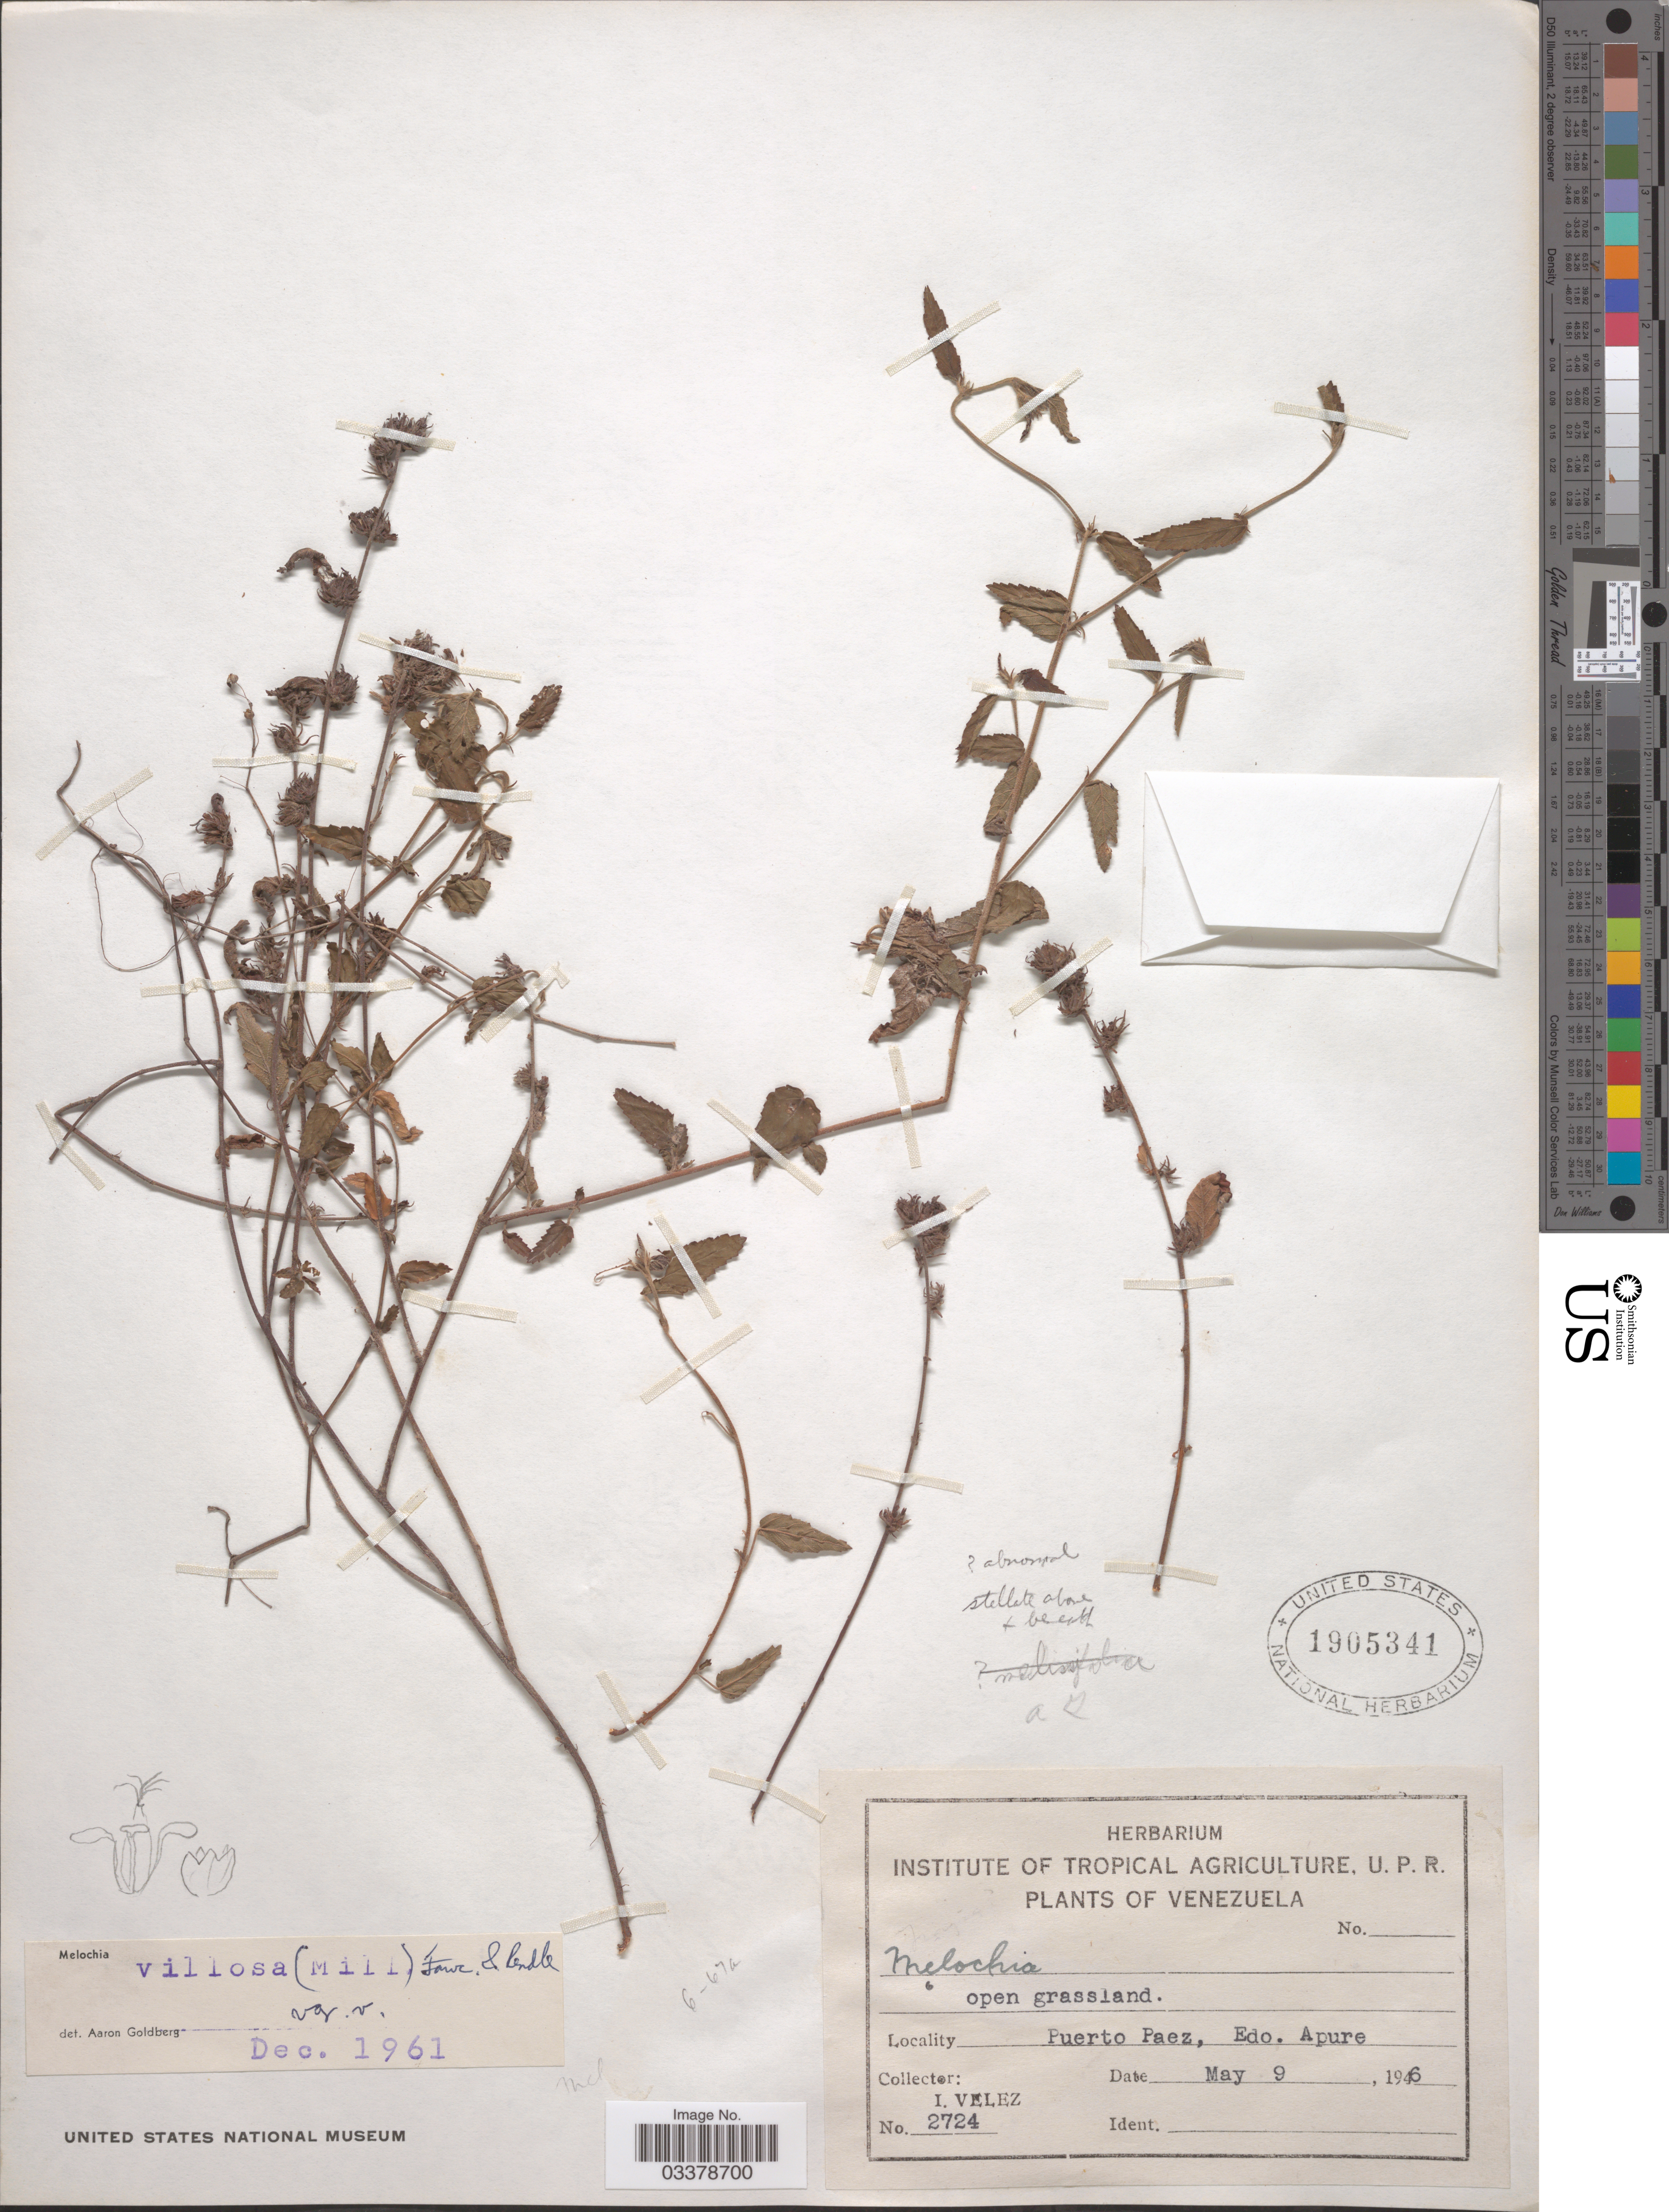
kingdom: Plantae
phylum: Tracheophyta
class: Magnoliopsida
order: Malvales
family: Malvaceae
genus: Melochia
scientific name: Melochia melissifolia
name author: Benth.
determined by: Dorr, Laurence J., Curator (BOT), Smithsonian Institution - National Museum of Natural History (UNITED STATES)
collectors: I. Velez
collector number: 2724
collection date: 1946-05-09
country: Venezuela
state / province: Apure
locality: Puerte Paez.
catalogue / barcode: US 1905341